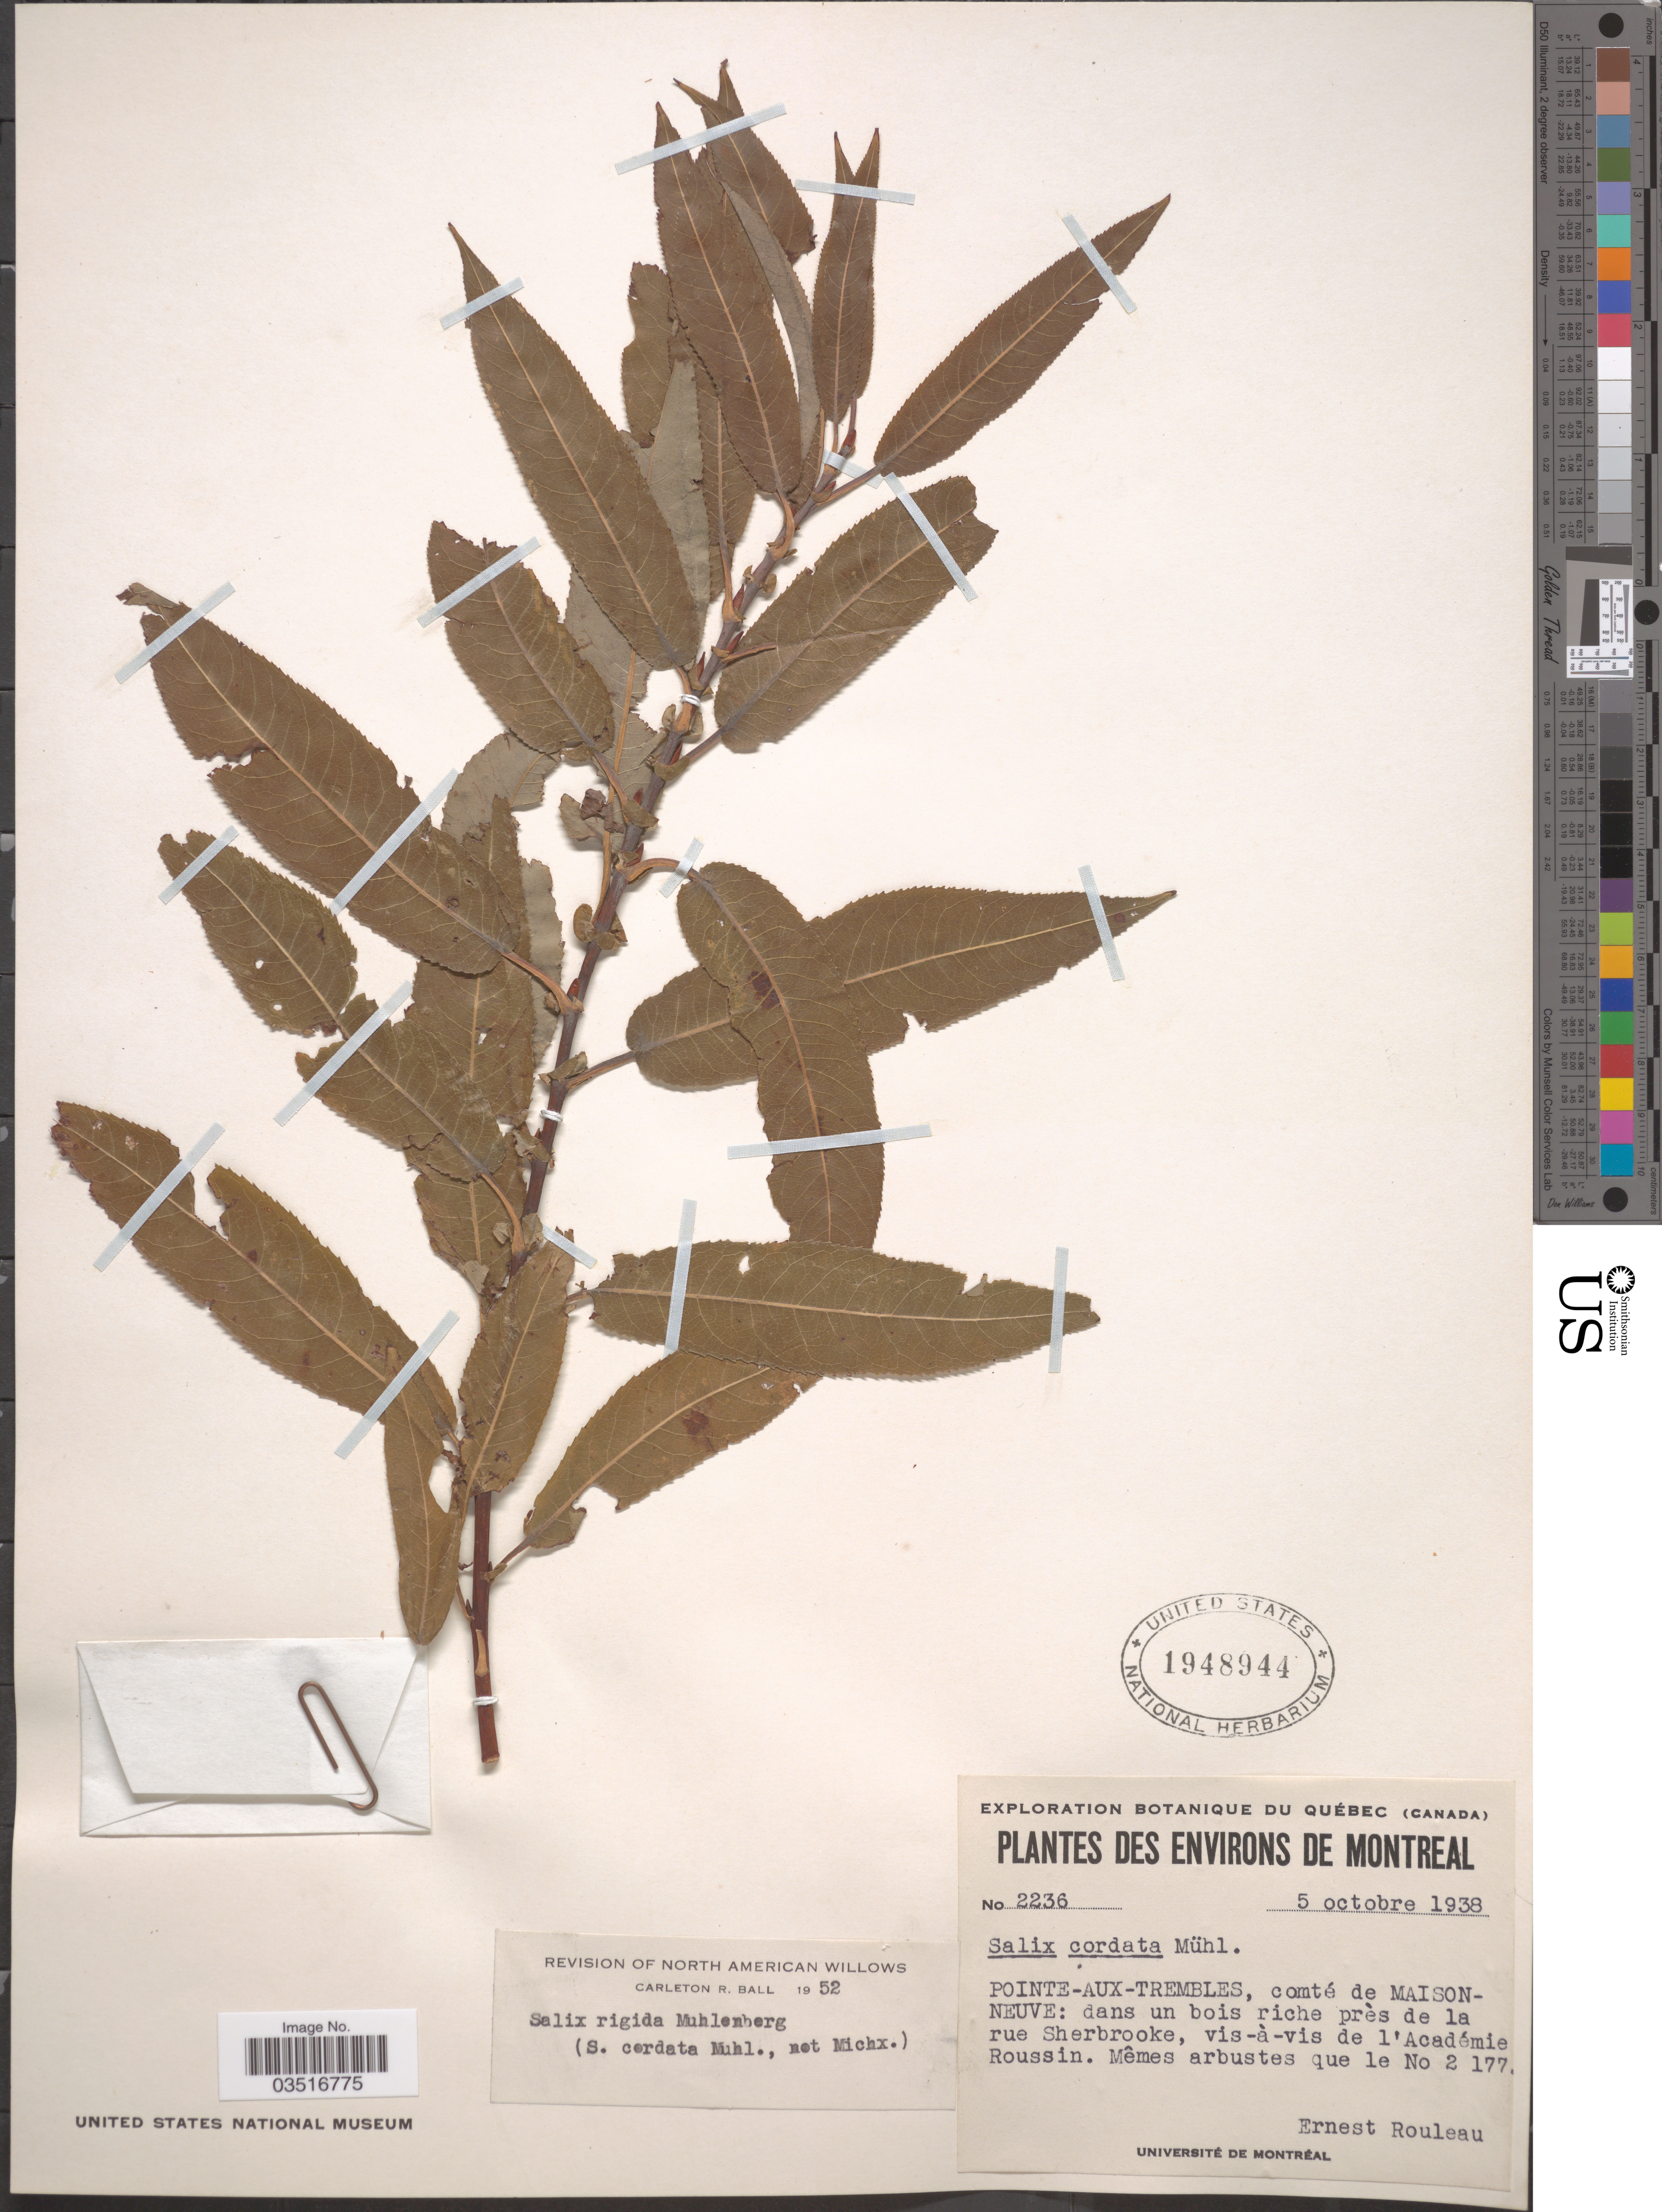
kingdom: Plantae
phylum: Tracheophyta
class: Magnoliopsida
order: Malpighiales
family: Salicaceae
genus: Salix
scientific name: Salix rigida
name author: Muhl.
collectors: E. Rouleau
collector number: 2236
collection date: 1938-10-05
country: Canada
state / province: Quebec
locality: Des Environs de Montreal. Pointe- Aux-Trembles, comté de Maison-Nueve: dans un bois riche près de la rue Sherbrooke, vis-à-vis de l'Académie Roussin.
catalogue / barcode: US 1948944